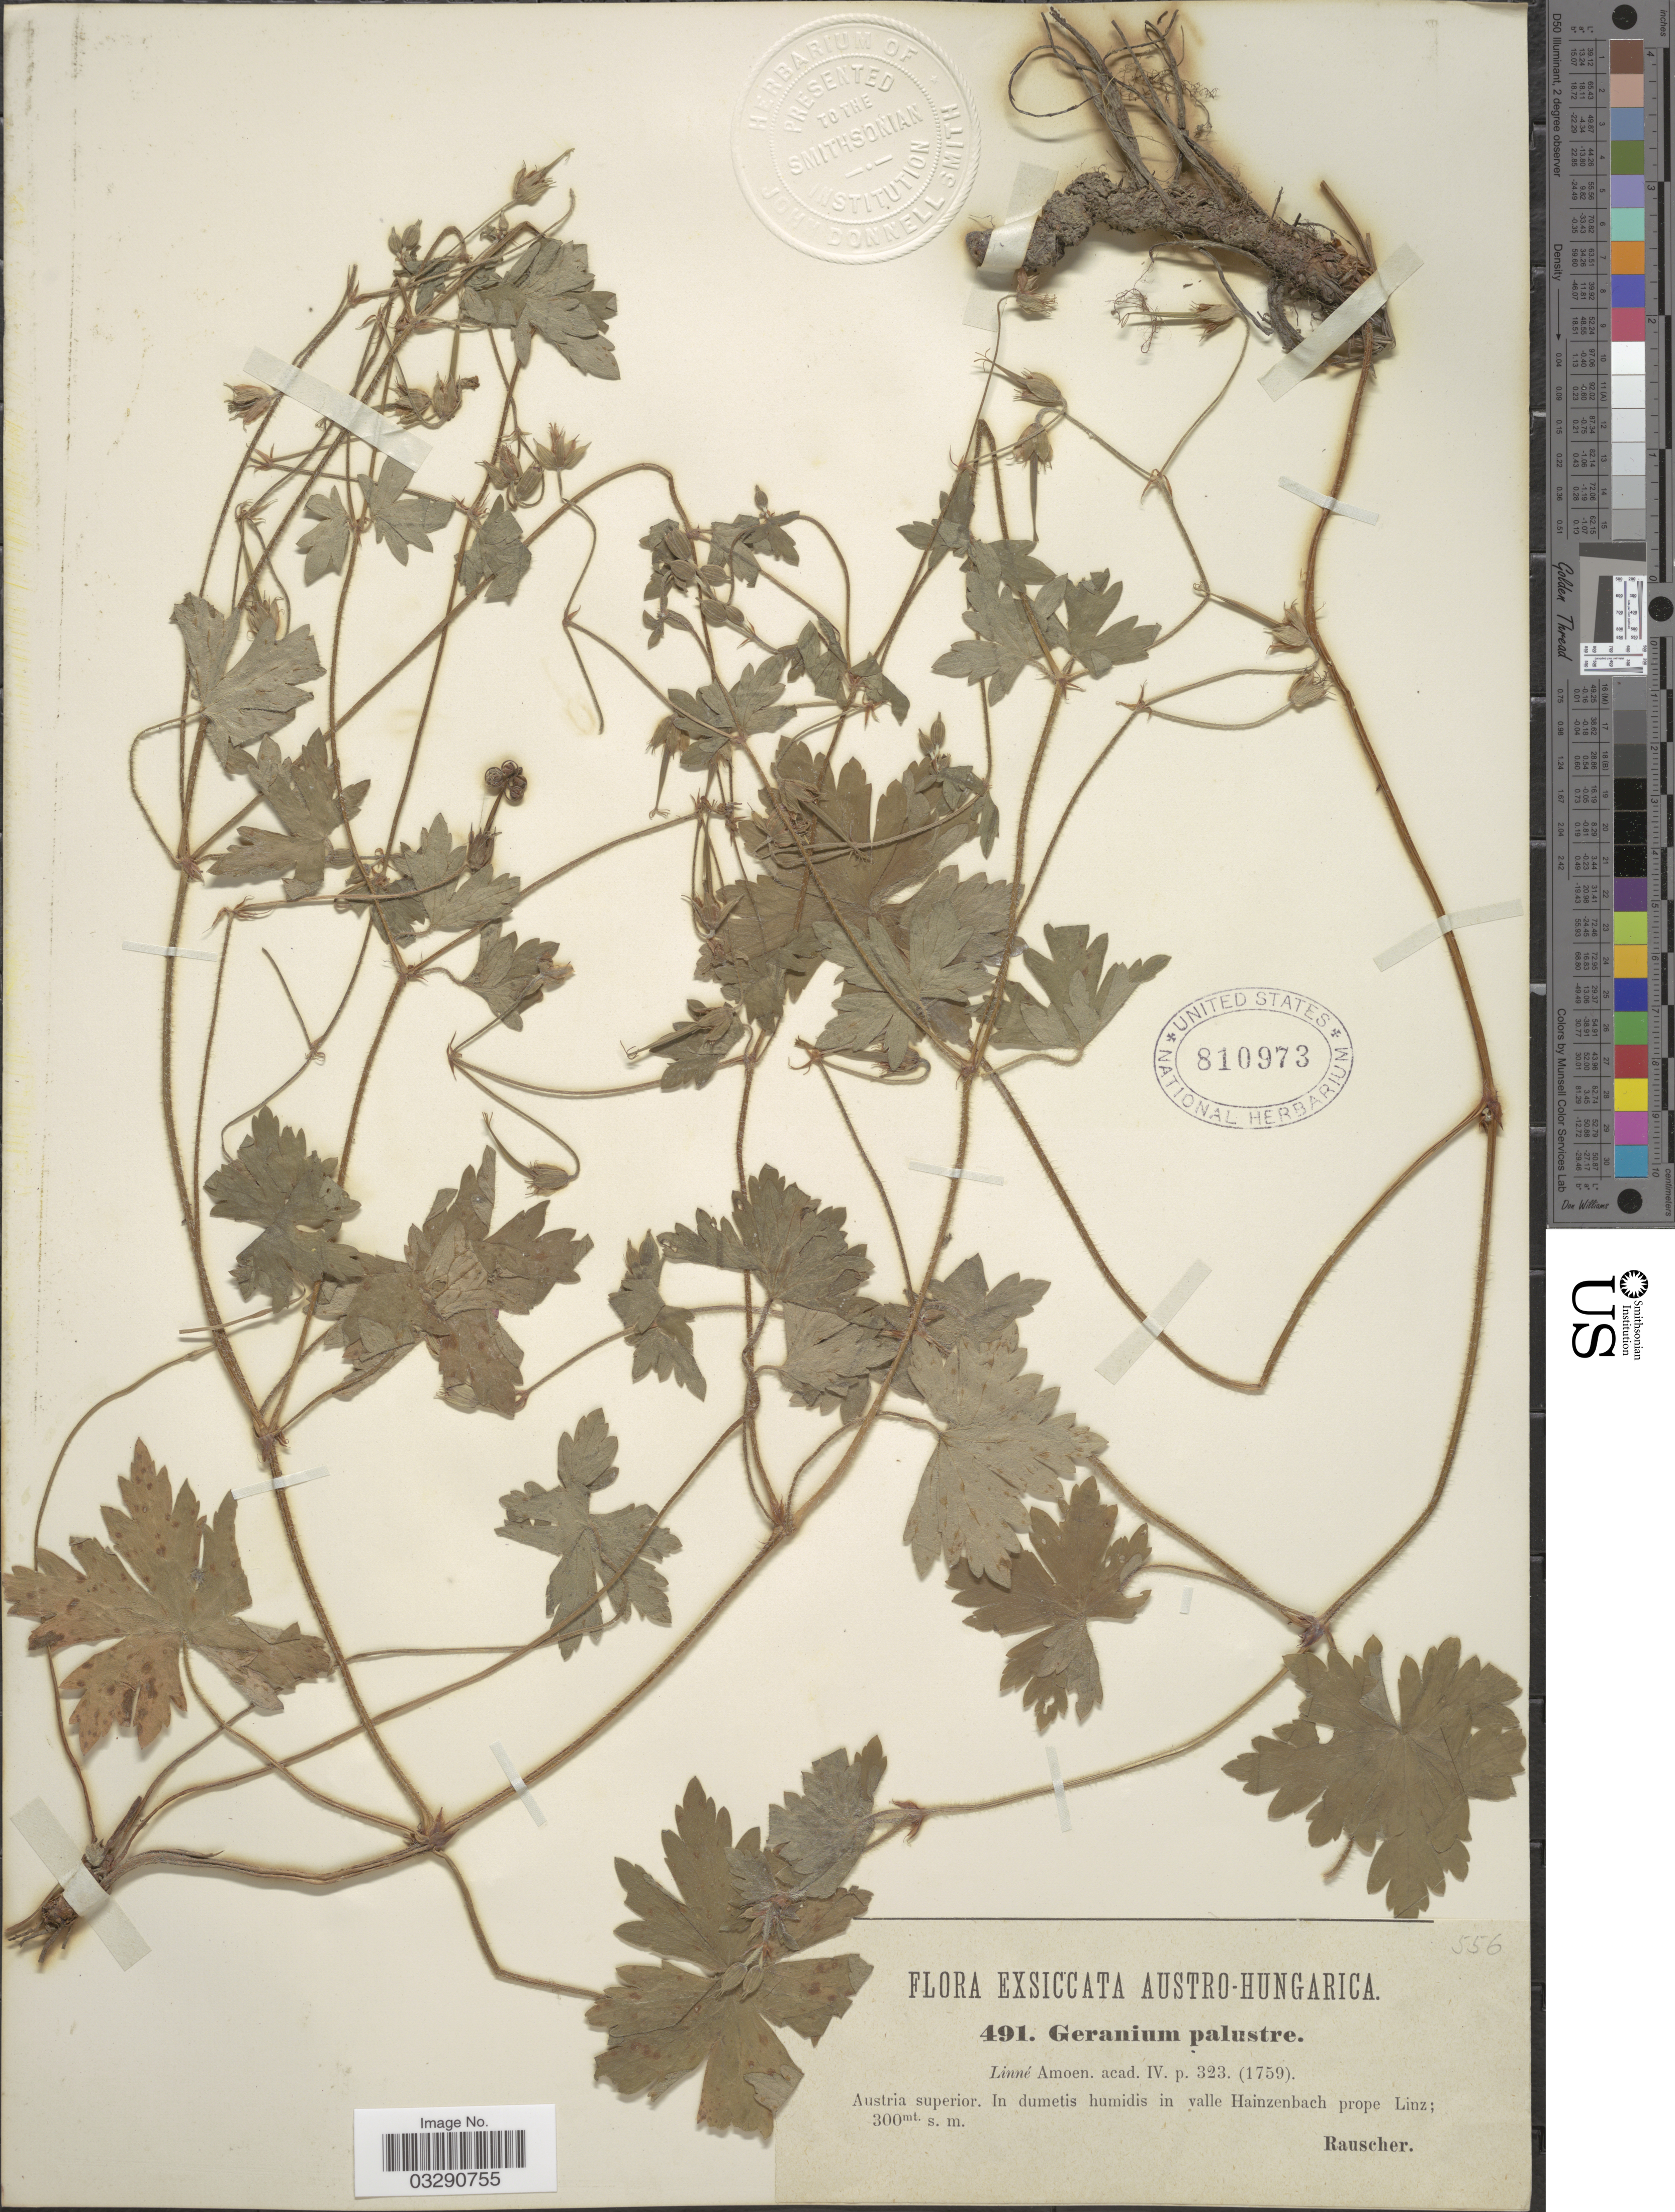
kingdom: Plantae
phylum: Tracheophyta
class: Magnoliopsida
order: Geraniales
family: Geraniaceae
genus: Geranium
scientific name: Geranium palustre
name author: L.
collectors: -. Rauscher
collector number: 491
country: Austria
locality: Austro-Hungarica. Austria superior. In dumetis humidis in valle Hainzenbach prope Linz.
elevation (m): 300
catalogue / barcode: US 810973